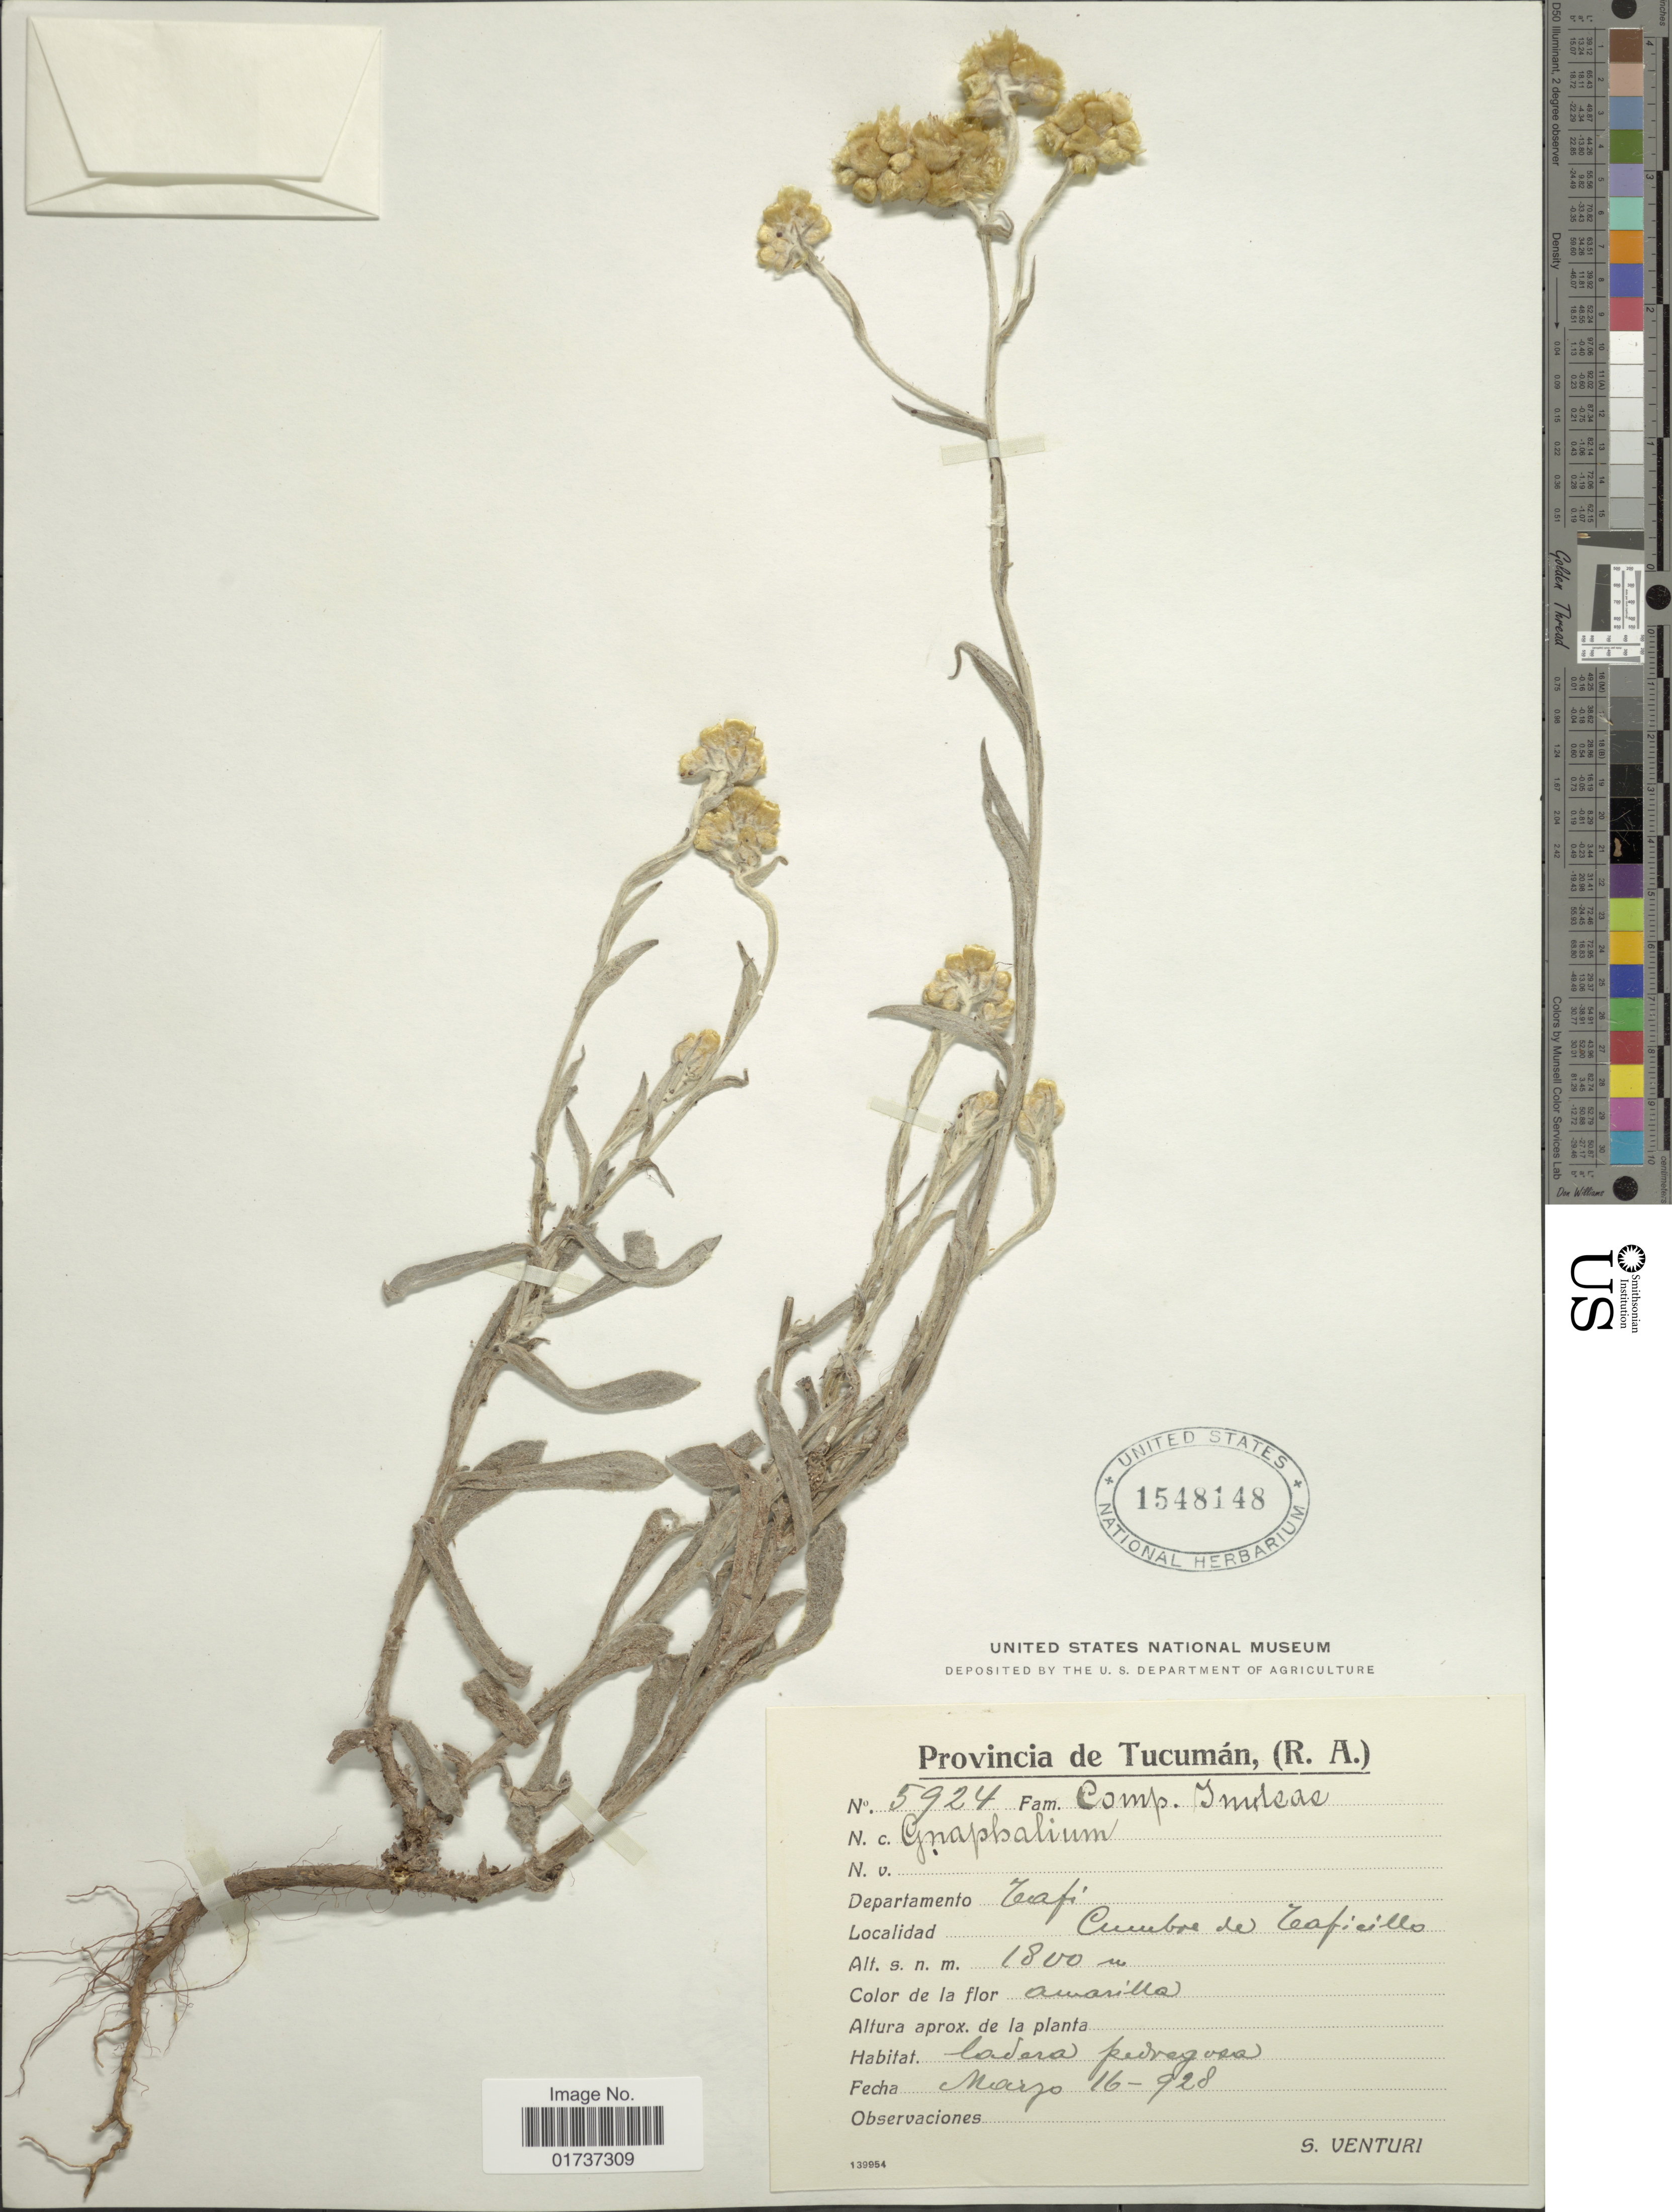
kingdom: Plantae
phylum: Tracheophyta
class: Magnoliopsida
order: Asterales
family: Asteraceae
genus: Gnaphalium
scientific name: Gnaphalium sp.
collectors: S. Venturi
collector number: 5924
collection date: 1928-03-16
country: Argentina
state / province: Tucuman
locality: (R.A.), Department Tafi, Cumbre de Taficillo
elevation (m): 1800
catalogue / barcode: US 1548148